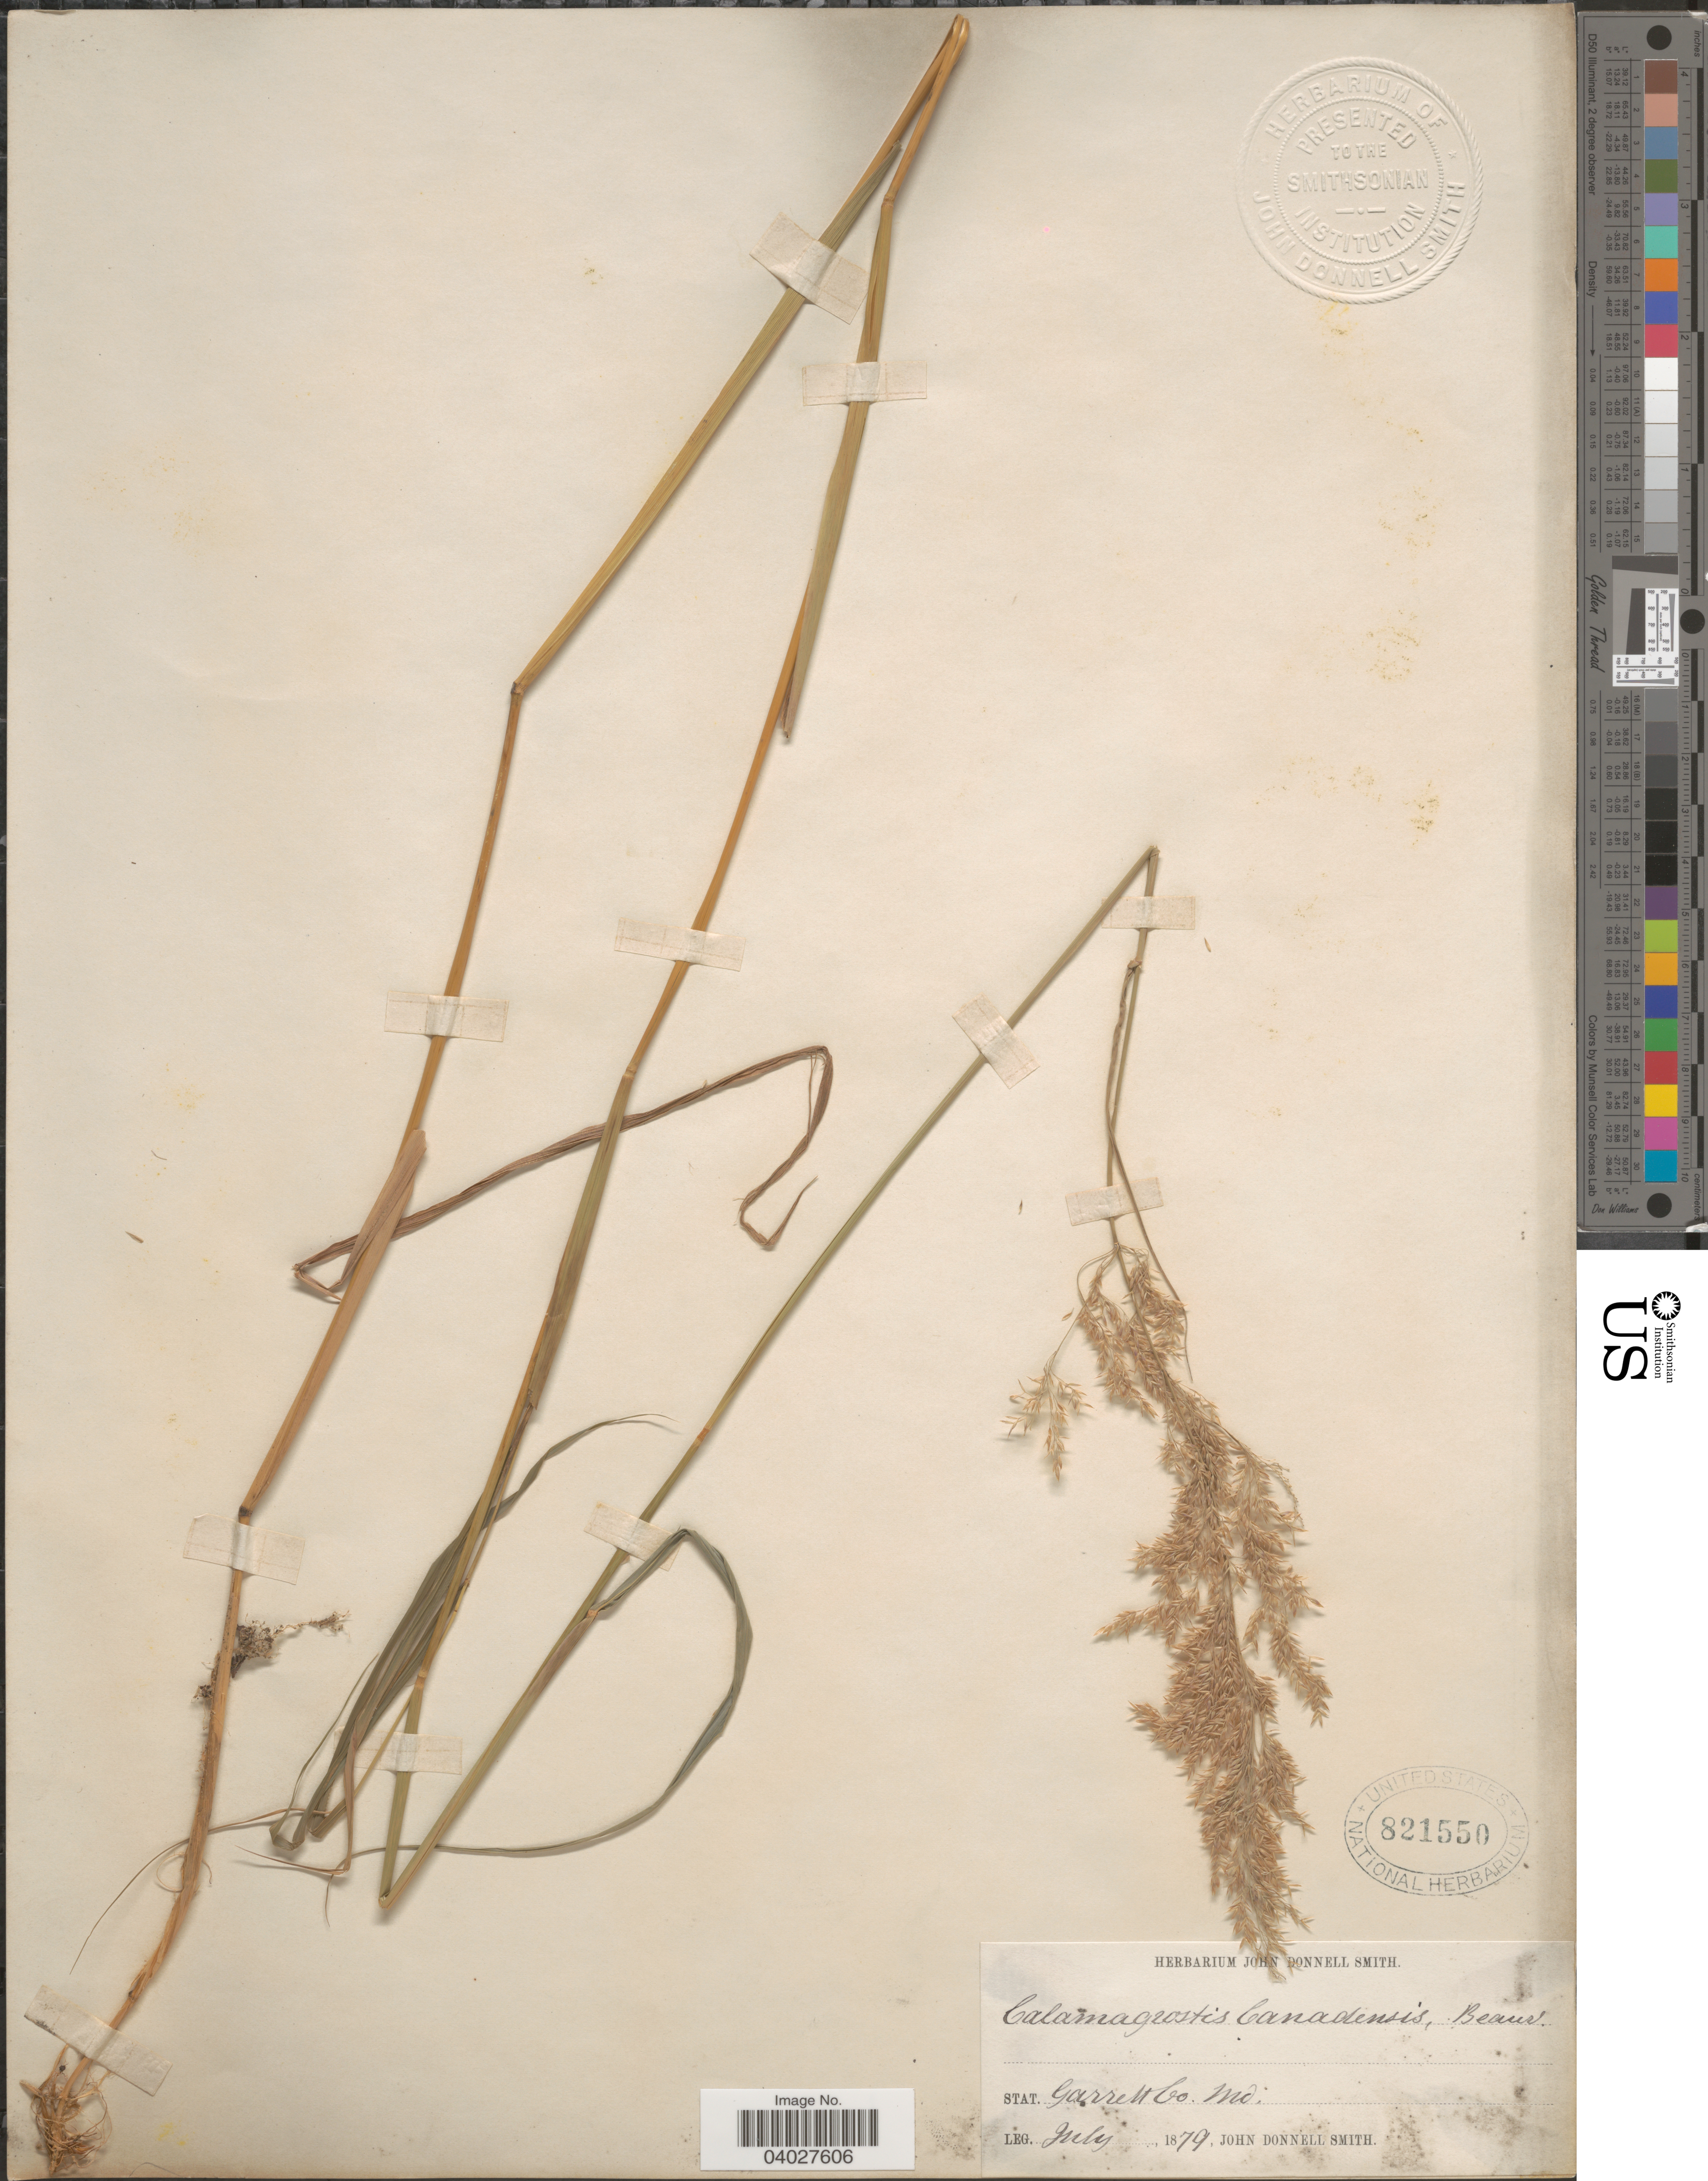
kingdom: Plantae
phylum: Tracheophyta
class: Liliopsida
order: Poales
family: Poaceae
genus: Calamagrostis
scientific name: Calamagrostis canadensis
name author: (Michx.) P. Beauv.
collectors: J. Donnell Smith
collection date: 1879-07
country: United States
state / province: Maryland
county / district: Garrett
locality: Stat. Garrett Co.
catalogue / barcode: US 821550